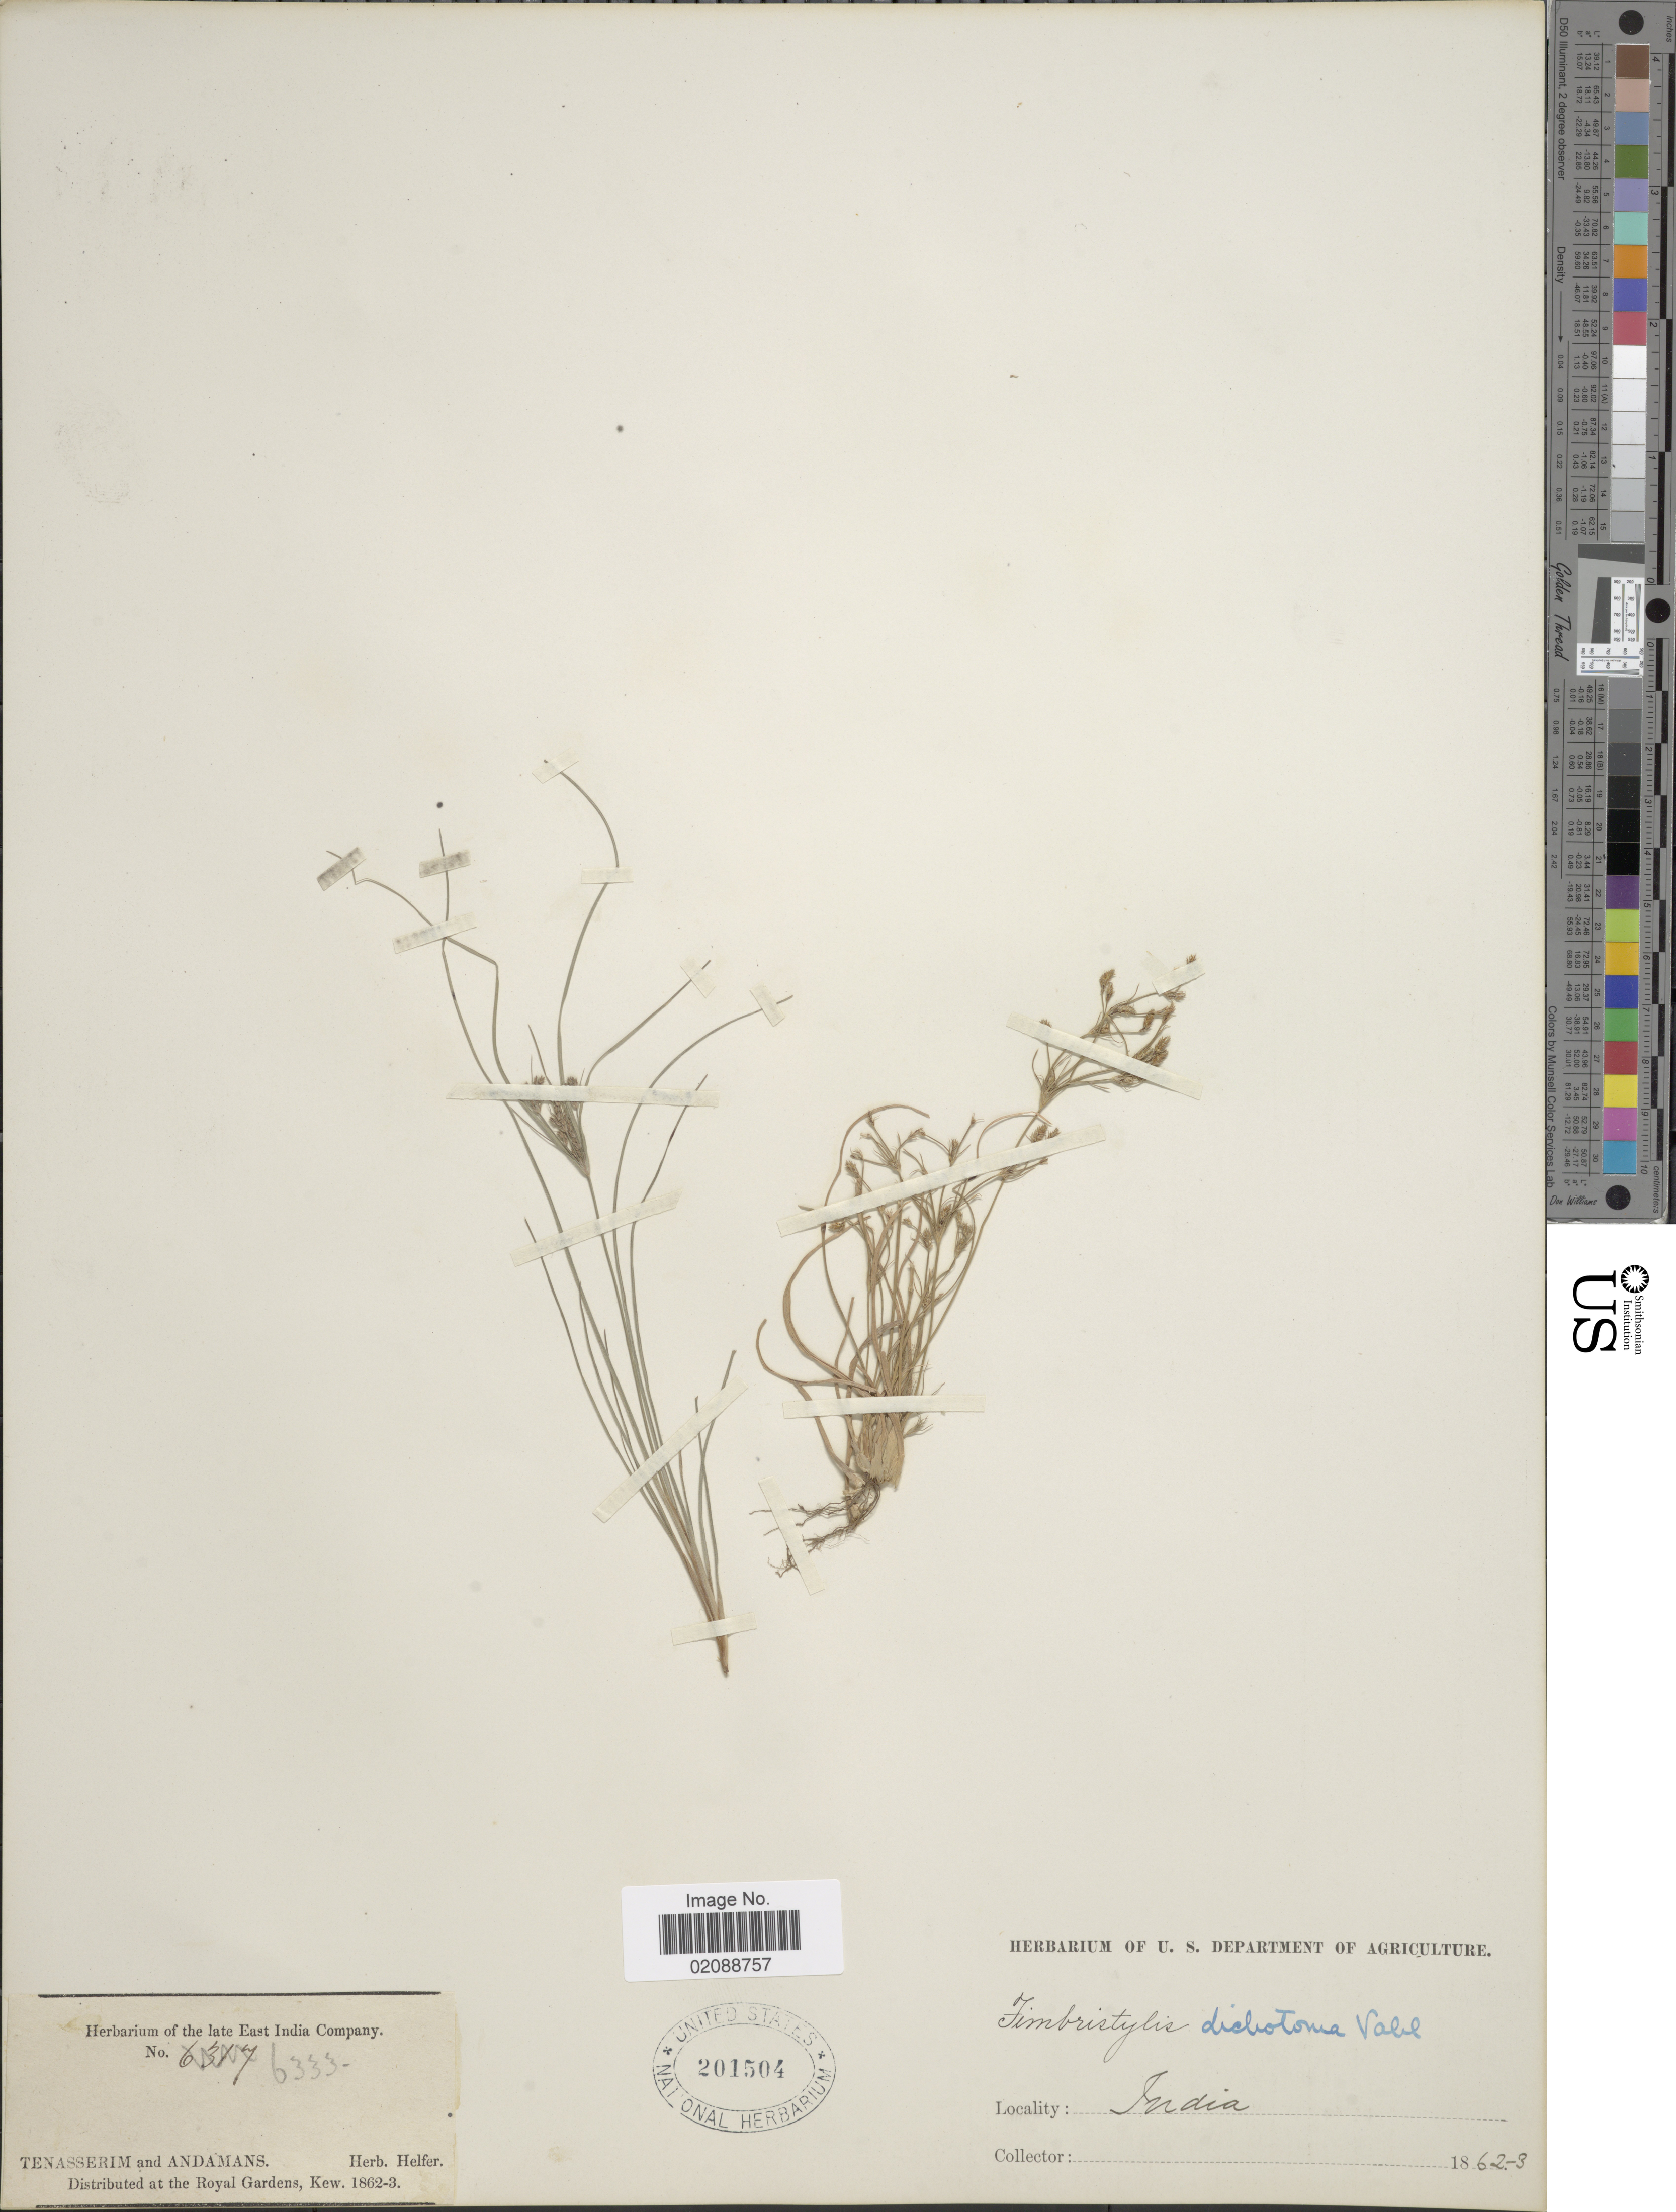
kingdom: Plantae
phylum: Tracheophyta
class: Liliopsida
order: Poales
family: Cyperaceae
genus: Fimbristylis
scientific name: Fimbristylis bisumbellata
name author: (Forssk.) Bubani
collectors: Ex herb. Helfer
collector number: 6333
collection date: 1862/1863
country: India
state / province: Andaman and Nicobar Islands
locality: Tenasserim and Andamans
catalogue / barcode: US 201504